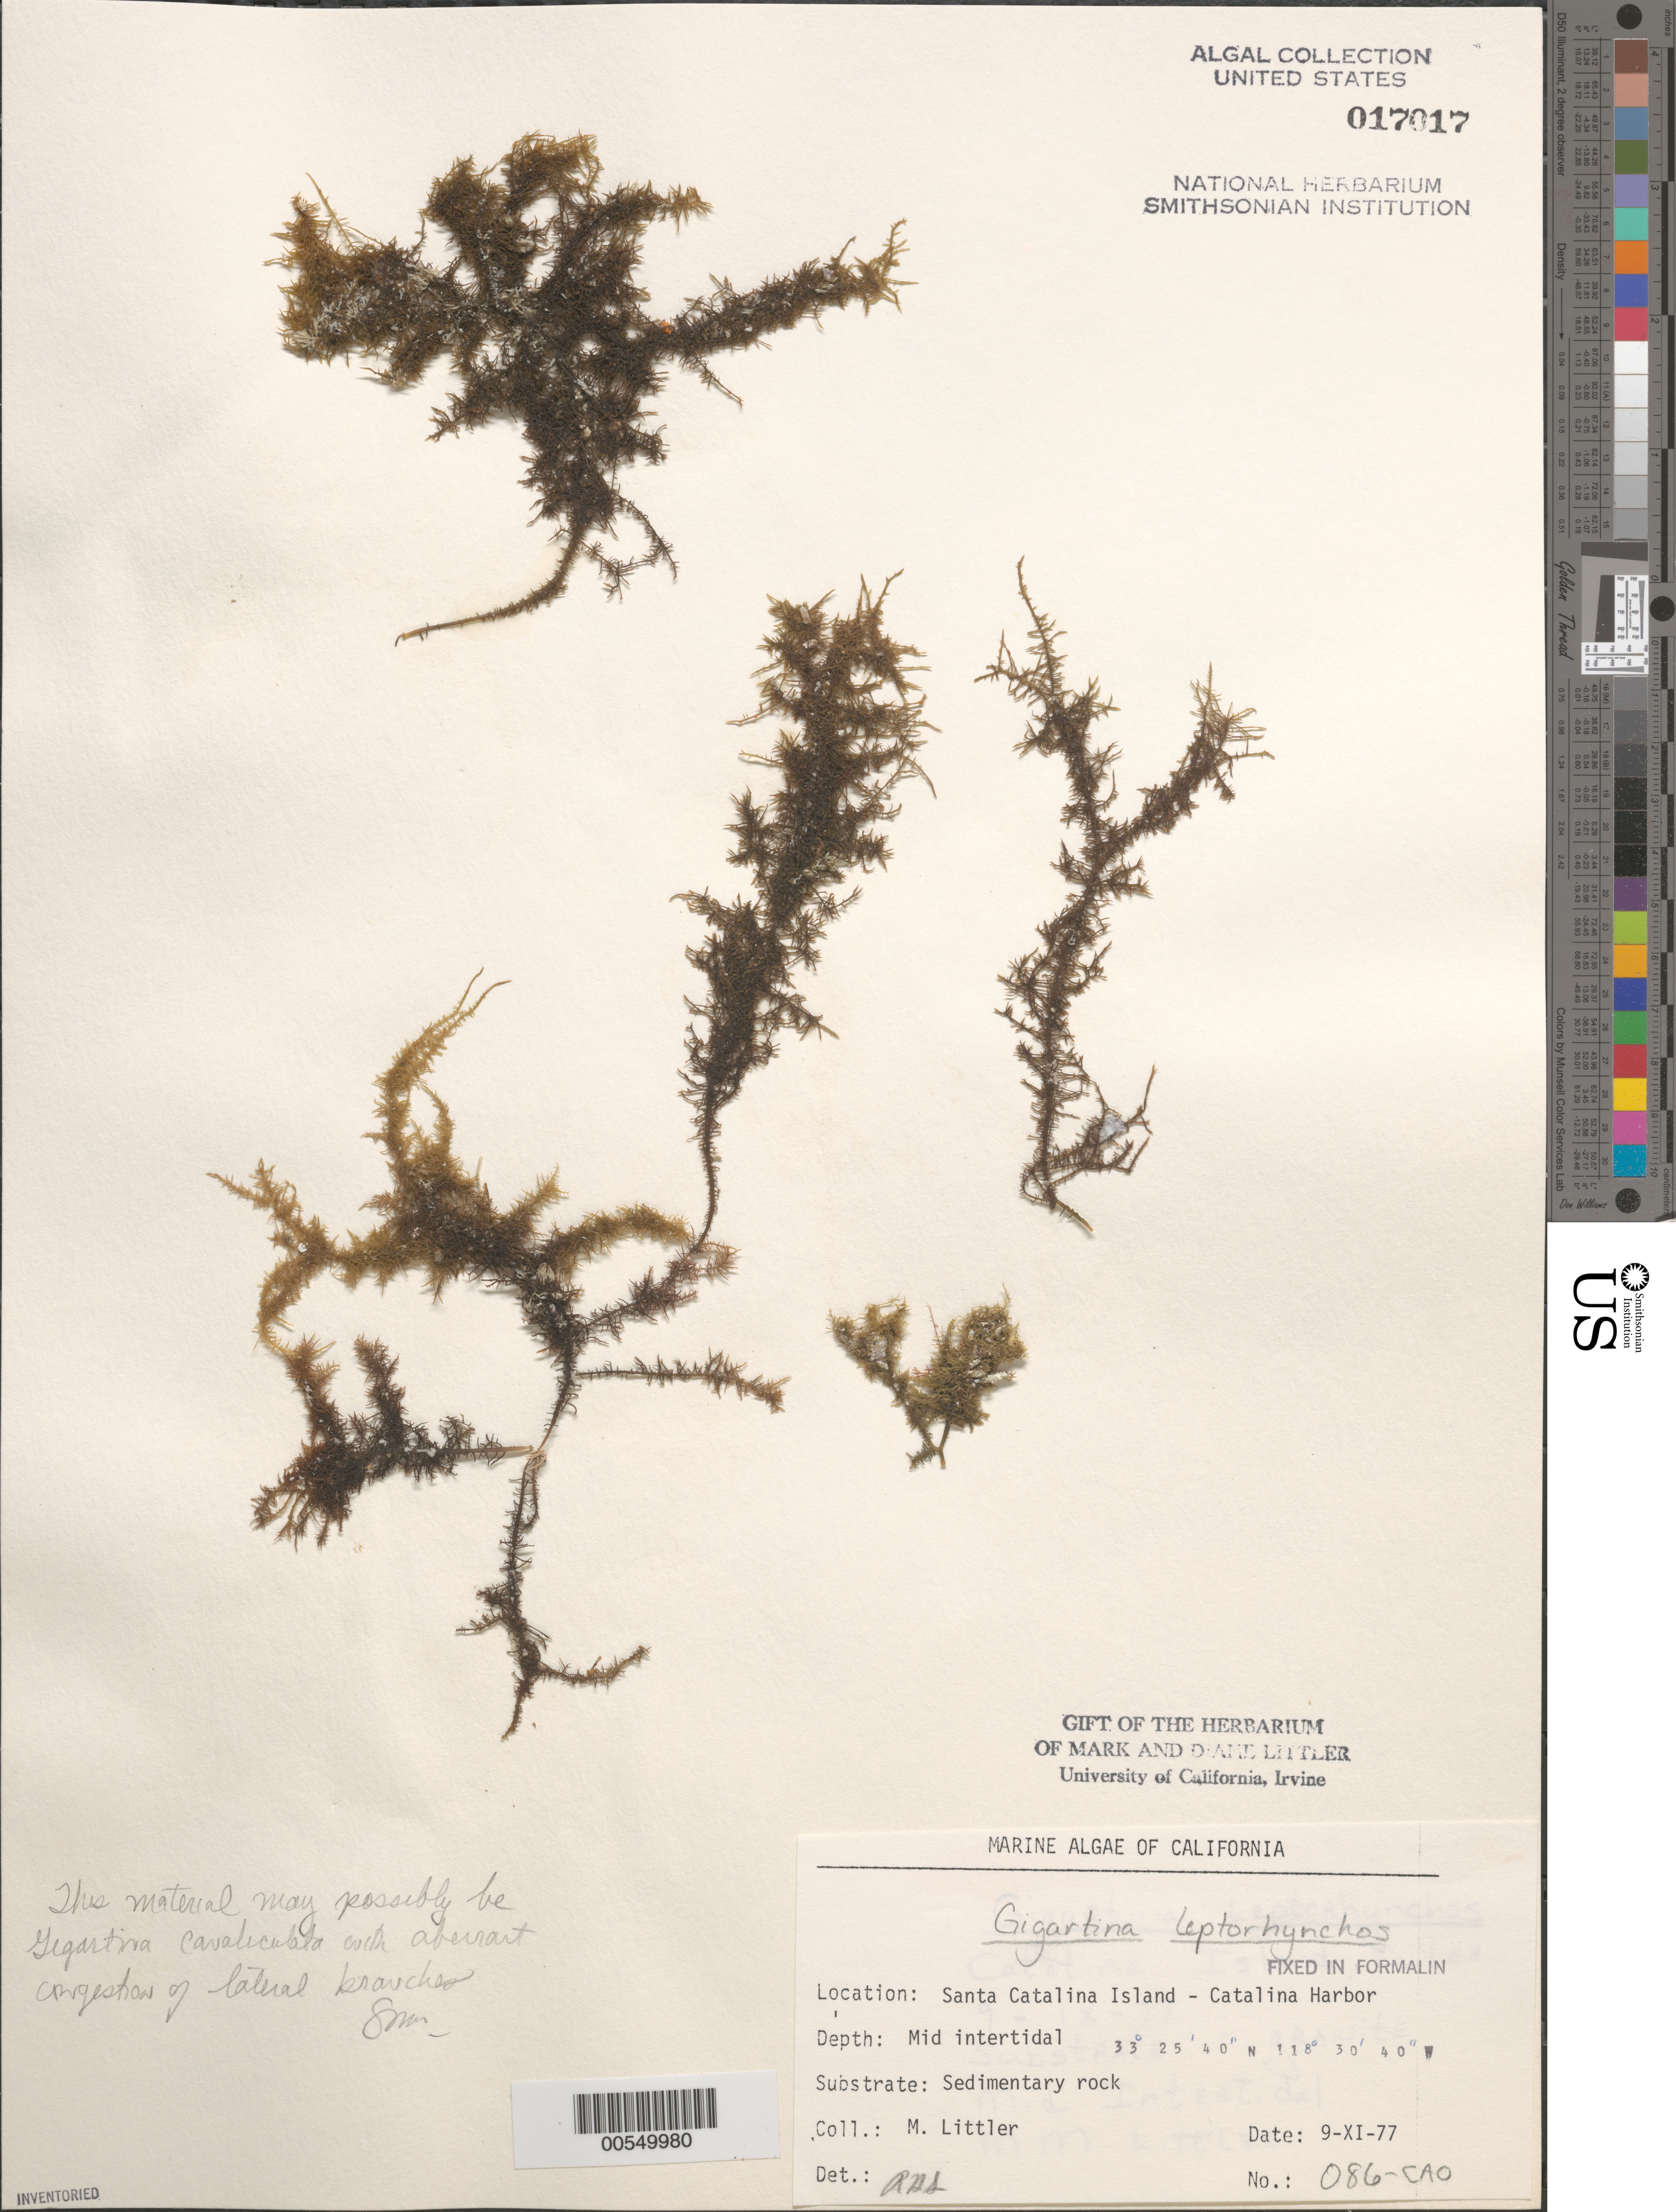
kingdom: Plantae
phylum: Rhodophyta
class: Florideophyceae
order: Gigartinales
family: Gigartinaceae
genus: Mazzaella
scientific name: Mazzaella leptorhynchos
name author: (J. Agardh) Leister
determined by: Algae name updating Project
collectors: M. M. Littler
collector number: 086-cao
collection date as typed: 09 Nov 1977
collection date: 1977-11-09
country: United States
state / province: California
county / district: Los Angeles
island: Santa Catalina Island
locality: Catalina Harbor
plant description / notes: BLM-SOCALBIGHT Rocky Intertidal Survey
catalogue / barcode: US 17017